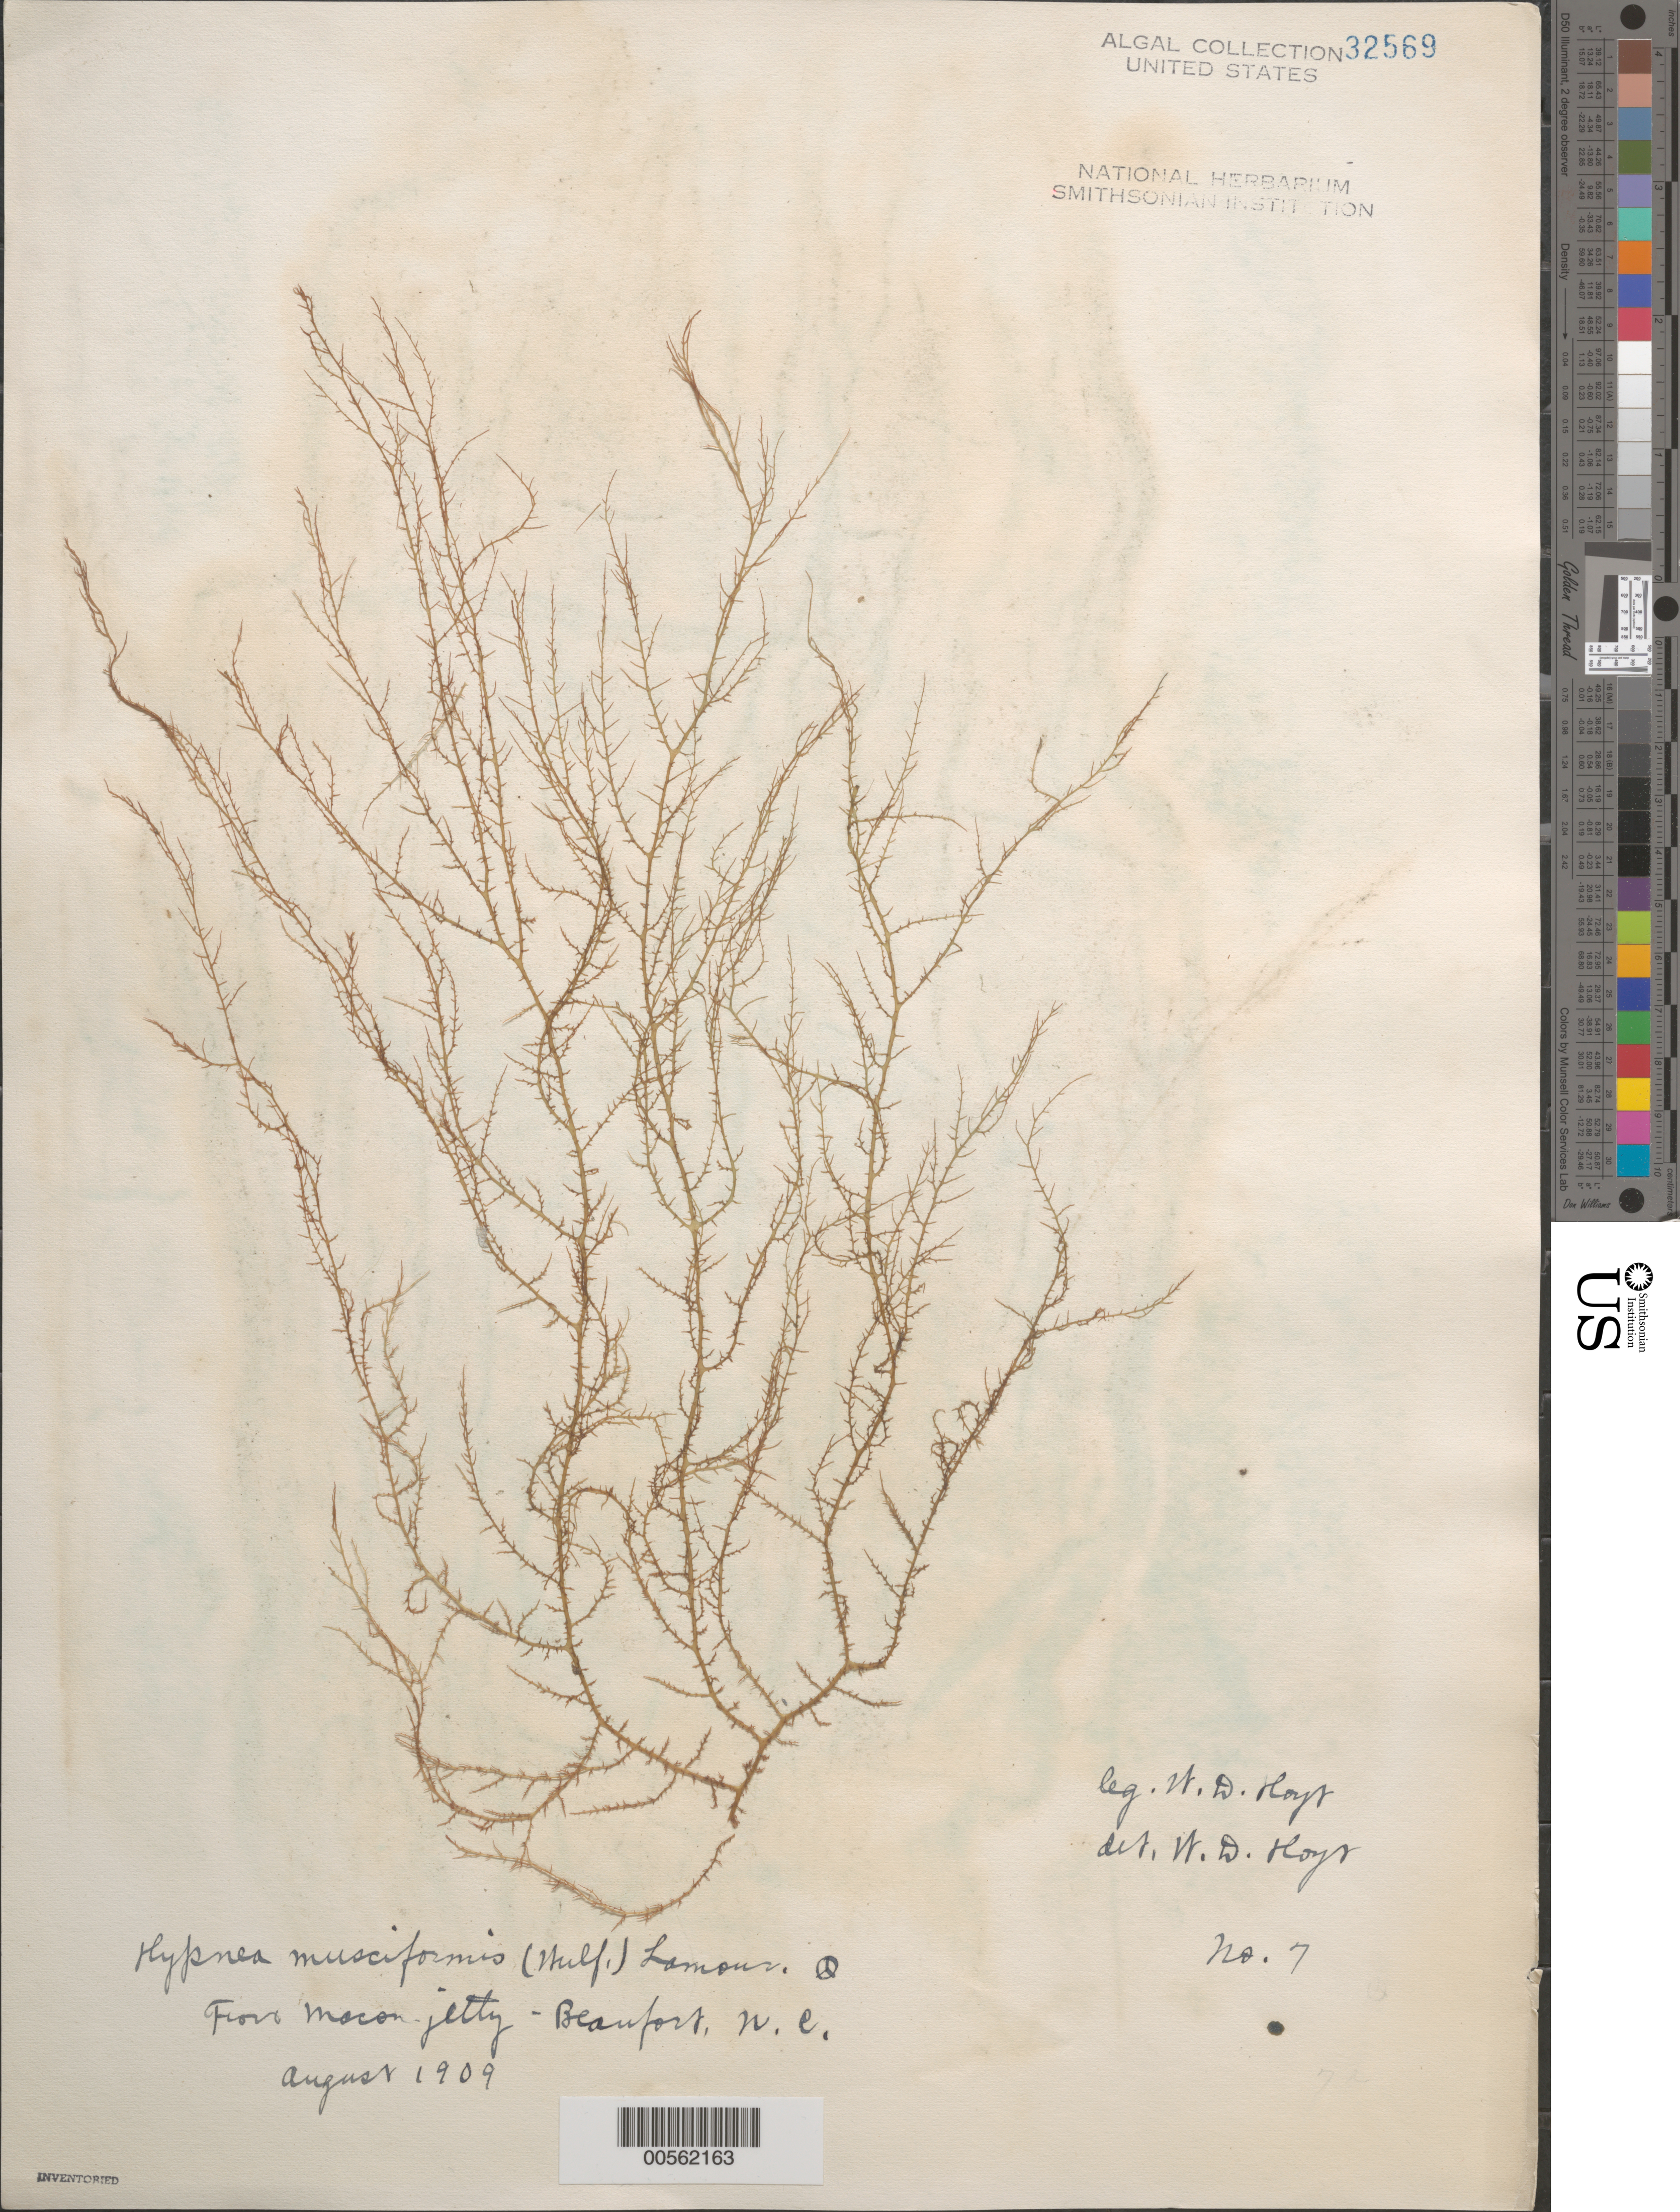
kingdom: Plantae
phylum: Rhodophyta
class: Florideophyceae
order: Gigartinales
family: Cystocloniaceae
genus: Hypnea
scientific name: Hypnea musciformis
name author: (Wulfen) J.V.Lamouroux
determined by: Hoyt, W. D.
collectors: W. D. Hoyt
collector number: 7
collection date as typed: Aug 1909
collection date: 1909-08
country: United States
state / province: North Carolina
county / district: Carteret County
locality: Beaufort, Fort Macon jetty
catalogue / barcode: US 32569